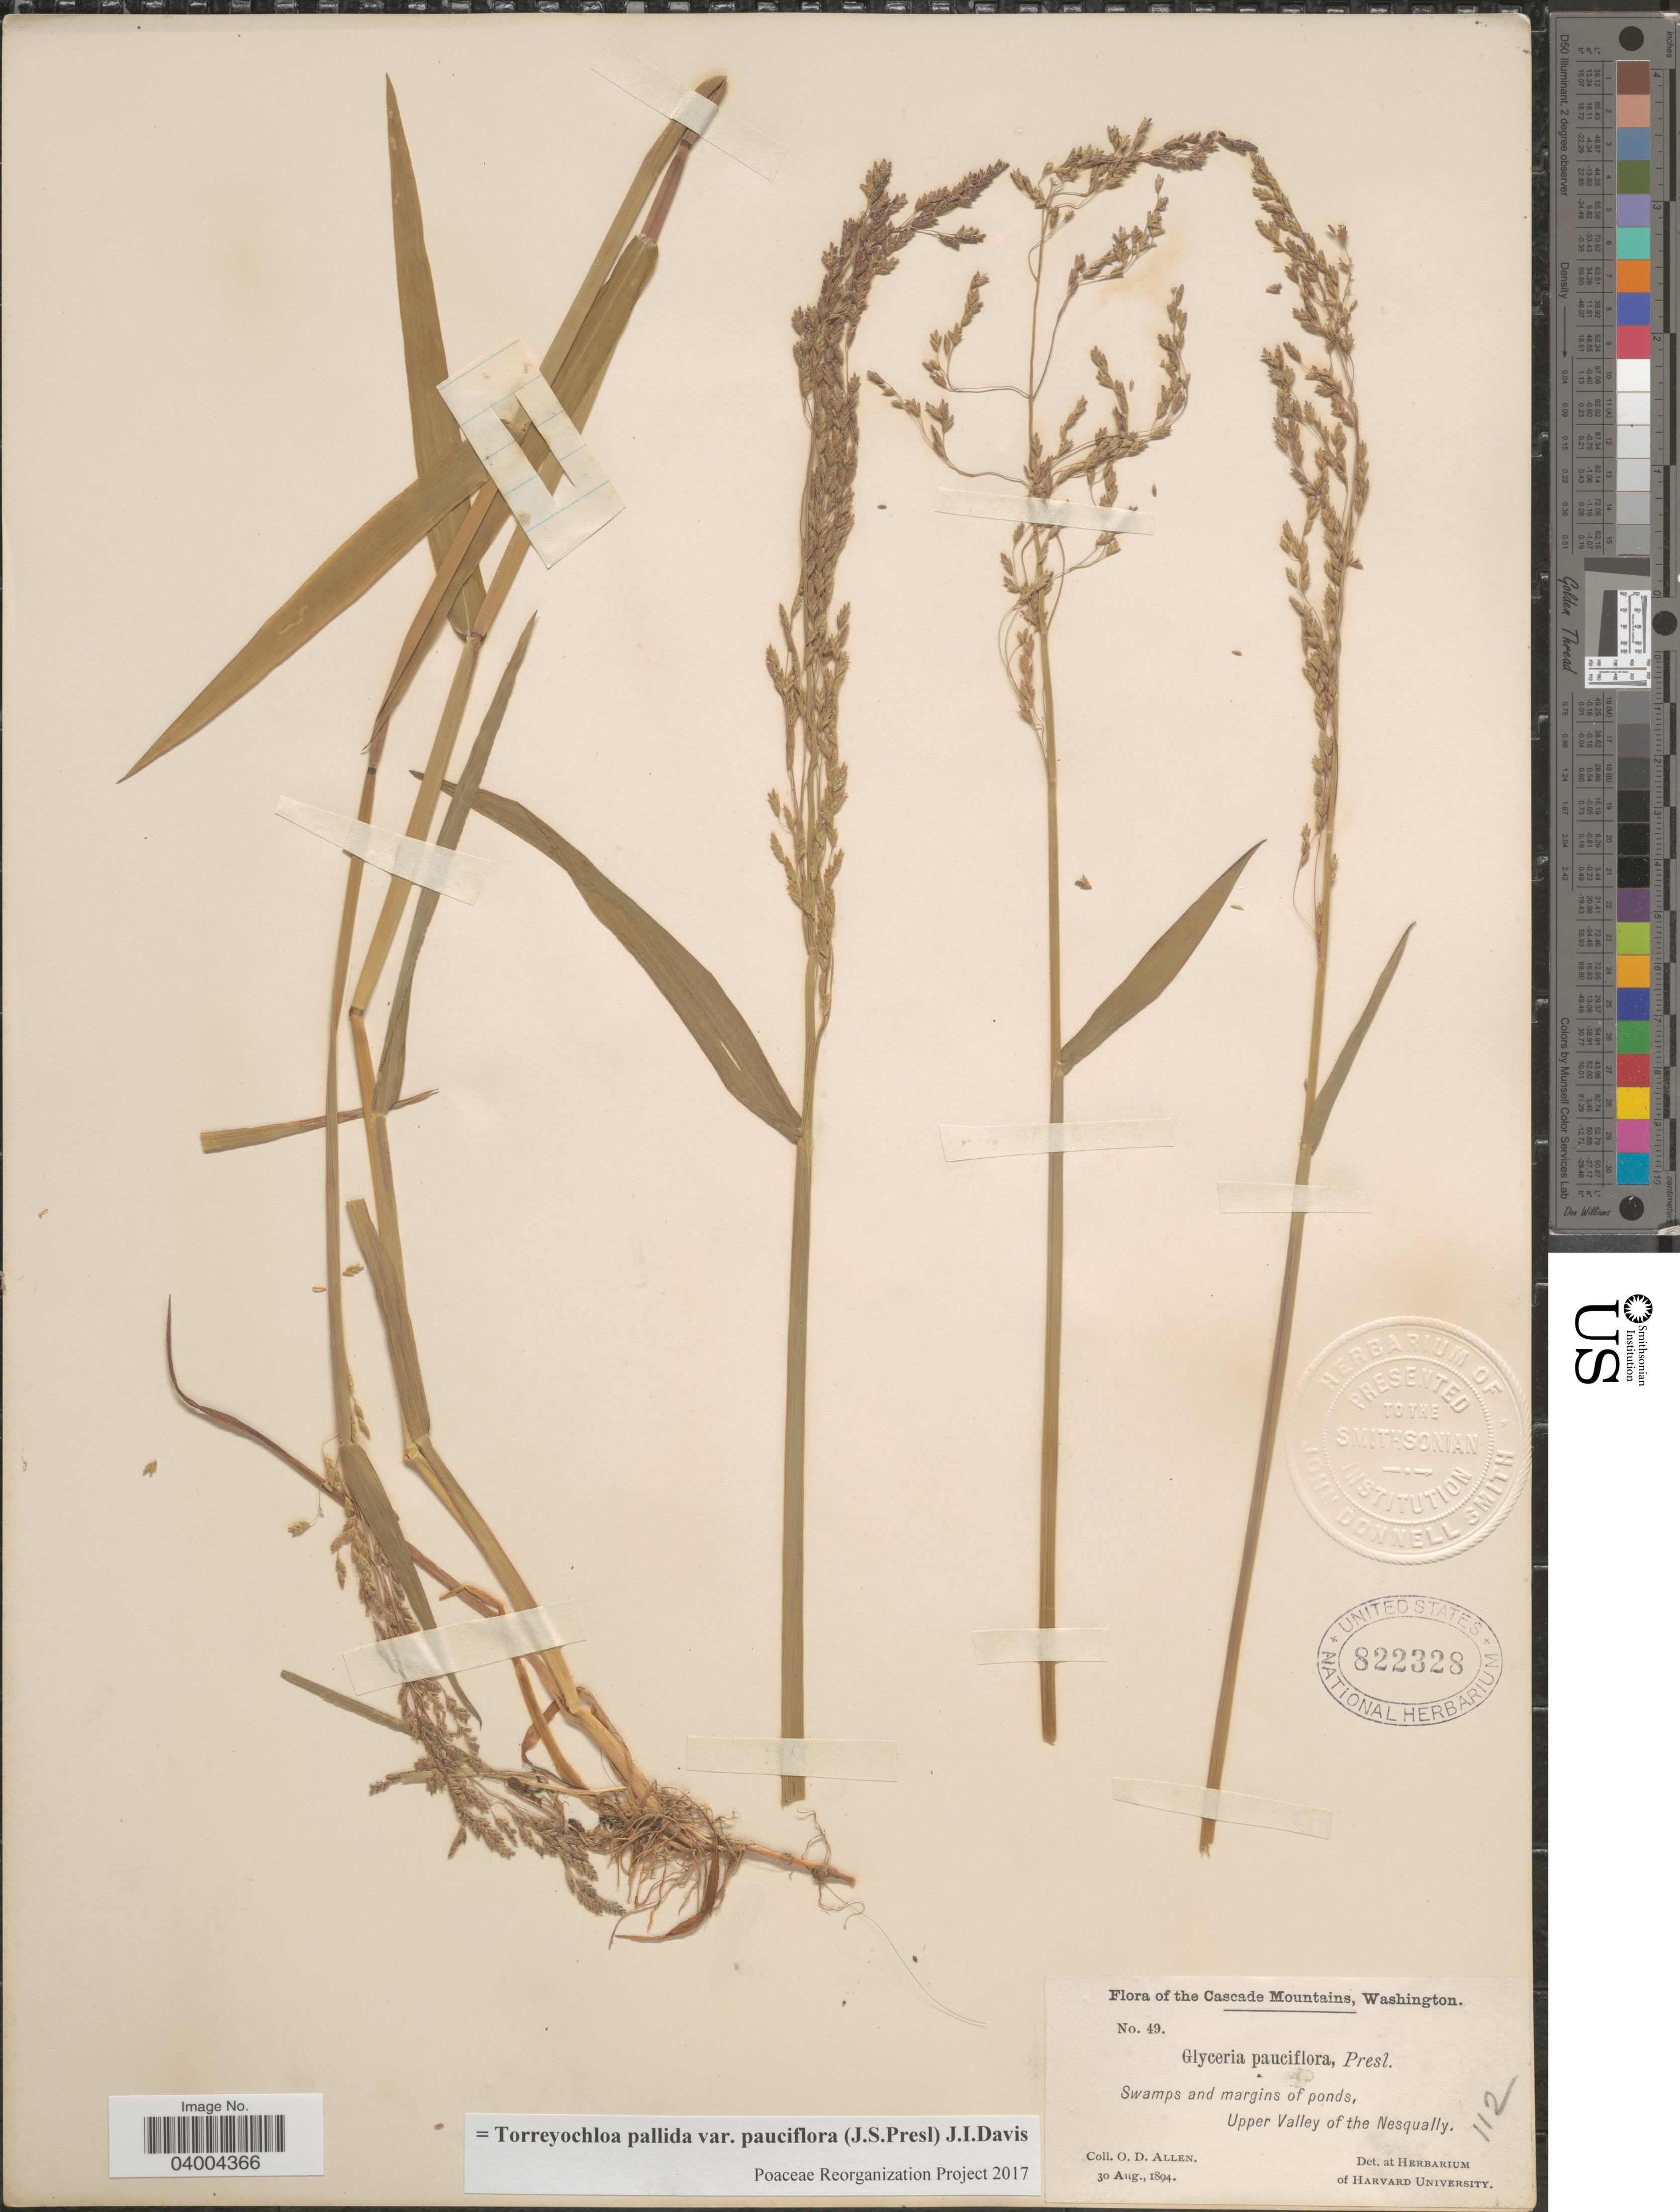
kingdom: Plantae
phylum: Tracheophyta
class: Liliopsida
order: Poales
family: Poaceae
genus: Torreyochloa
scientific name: Torreyochloa pallida var. pauciflora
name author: (J. Presl) J.I. Davis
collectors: O. D. Allen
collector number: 49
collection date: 1894-08-30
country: United States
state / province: Washington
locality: Cascade Mountains. Swamps and margins of ponds, Upper Valley of the Nesqually.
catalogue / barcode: US 822328